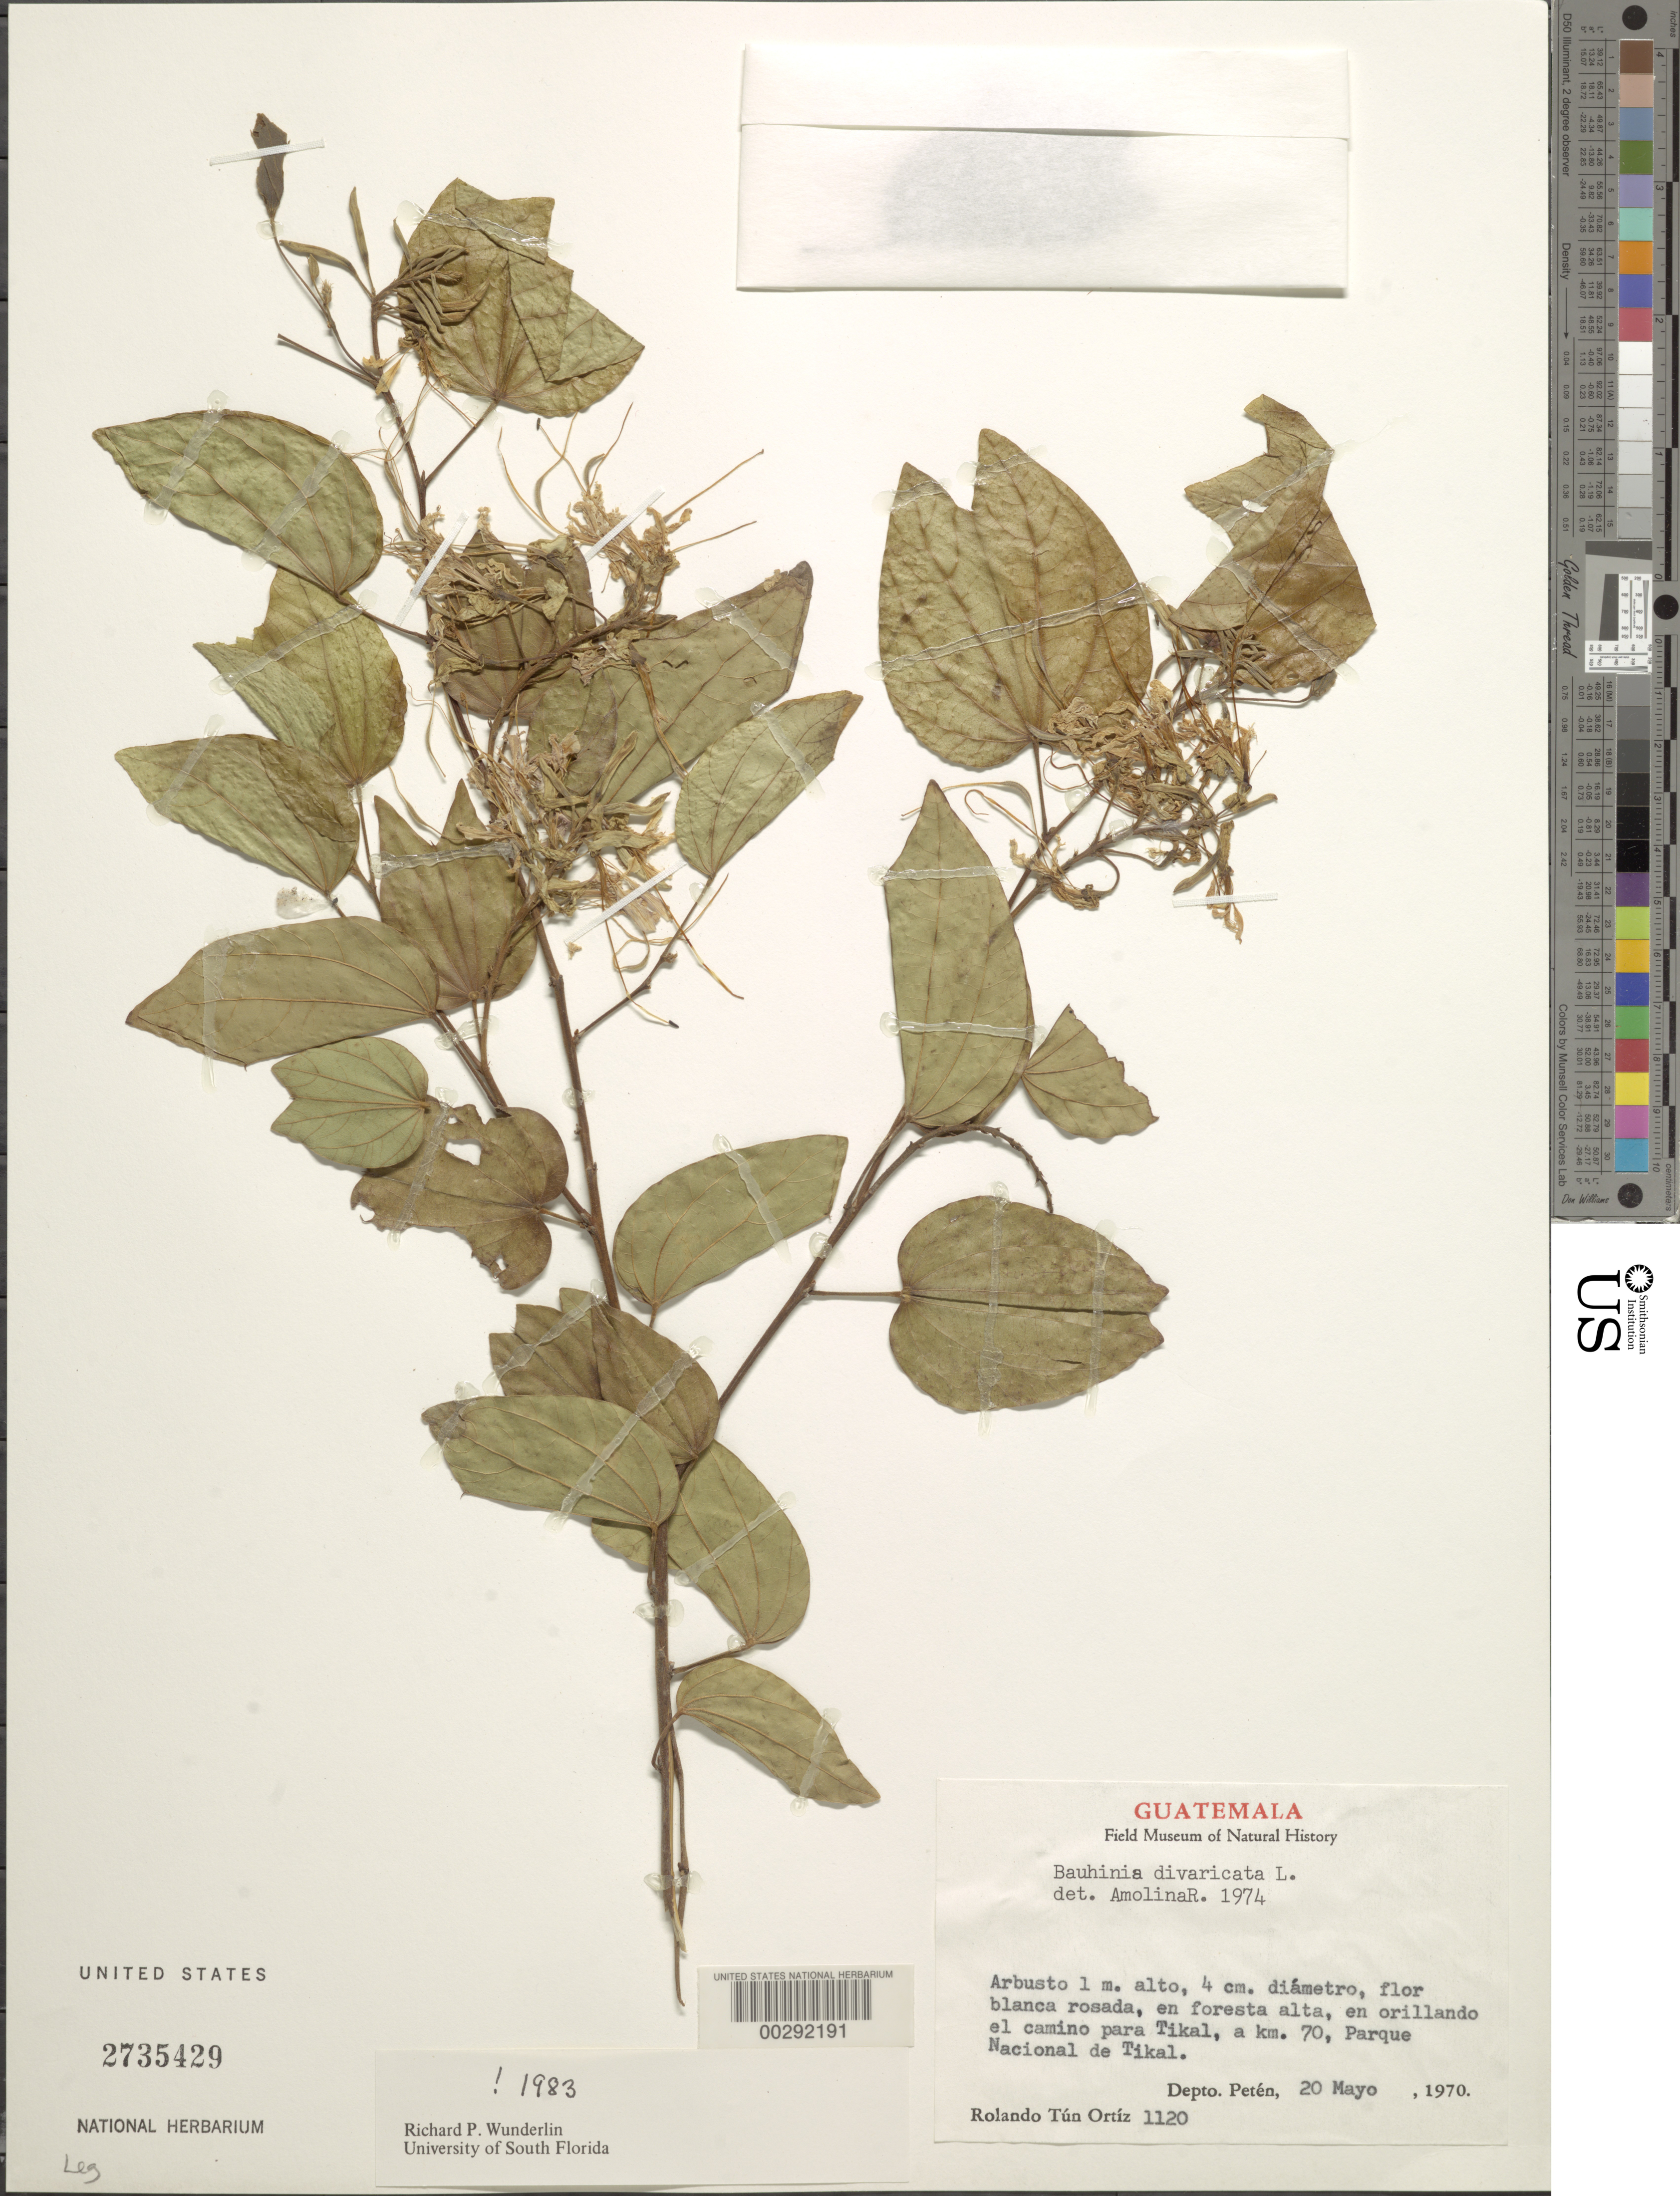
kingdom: Plantae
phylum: Tracheophyta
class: Magnoliopsida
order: Fabales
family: Fabaceae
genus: Bauhinia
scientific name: Bauhinia divaricata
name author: L.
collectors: R. Tún Ortiz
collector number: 1120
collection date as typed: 20 May 1970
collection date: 1970-05-20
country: Guatemala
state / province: El Petén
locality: On bank of the road to Tikal, km 70, Parque Nacional de Tikal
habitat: Tall forest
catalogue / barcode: US 2735429